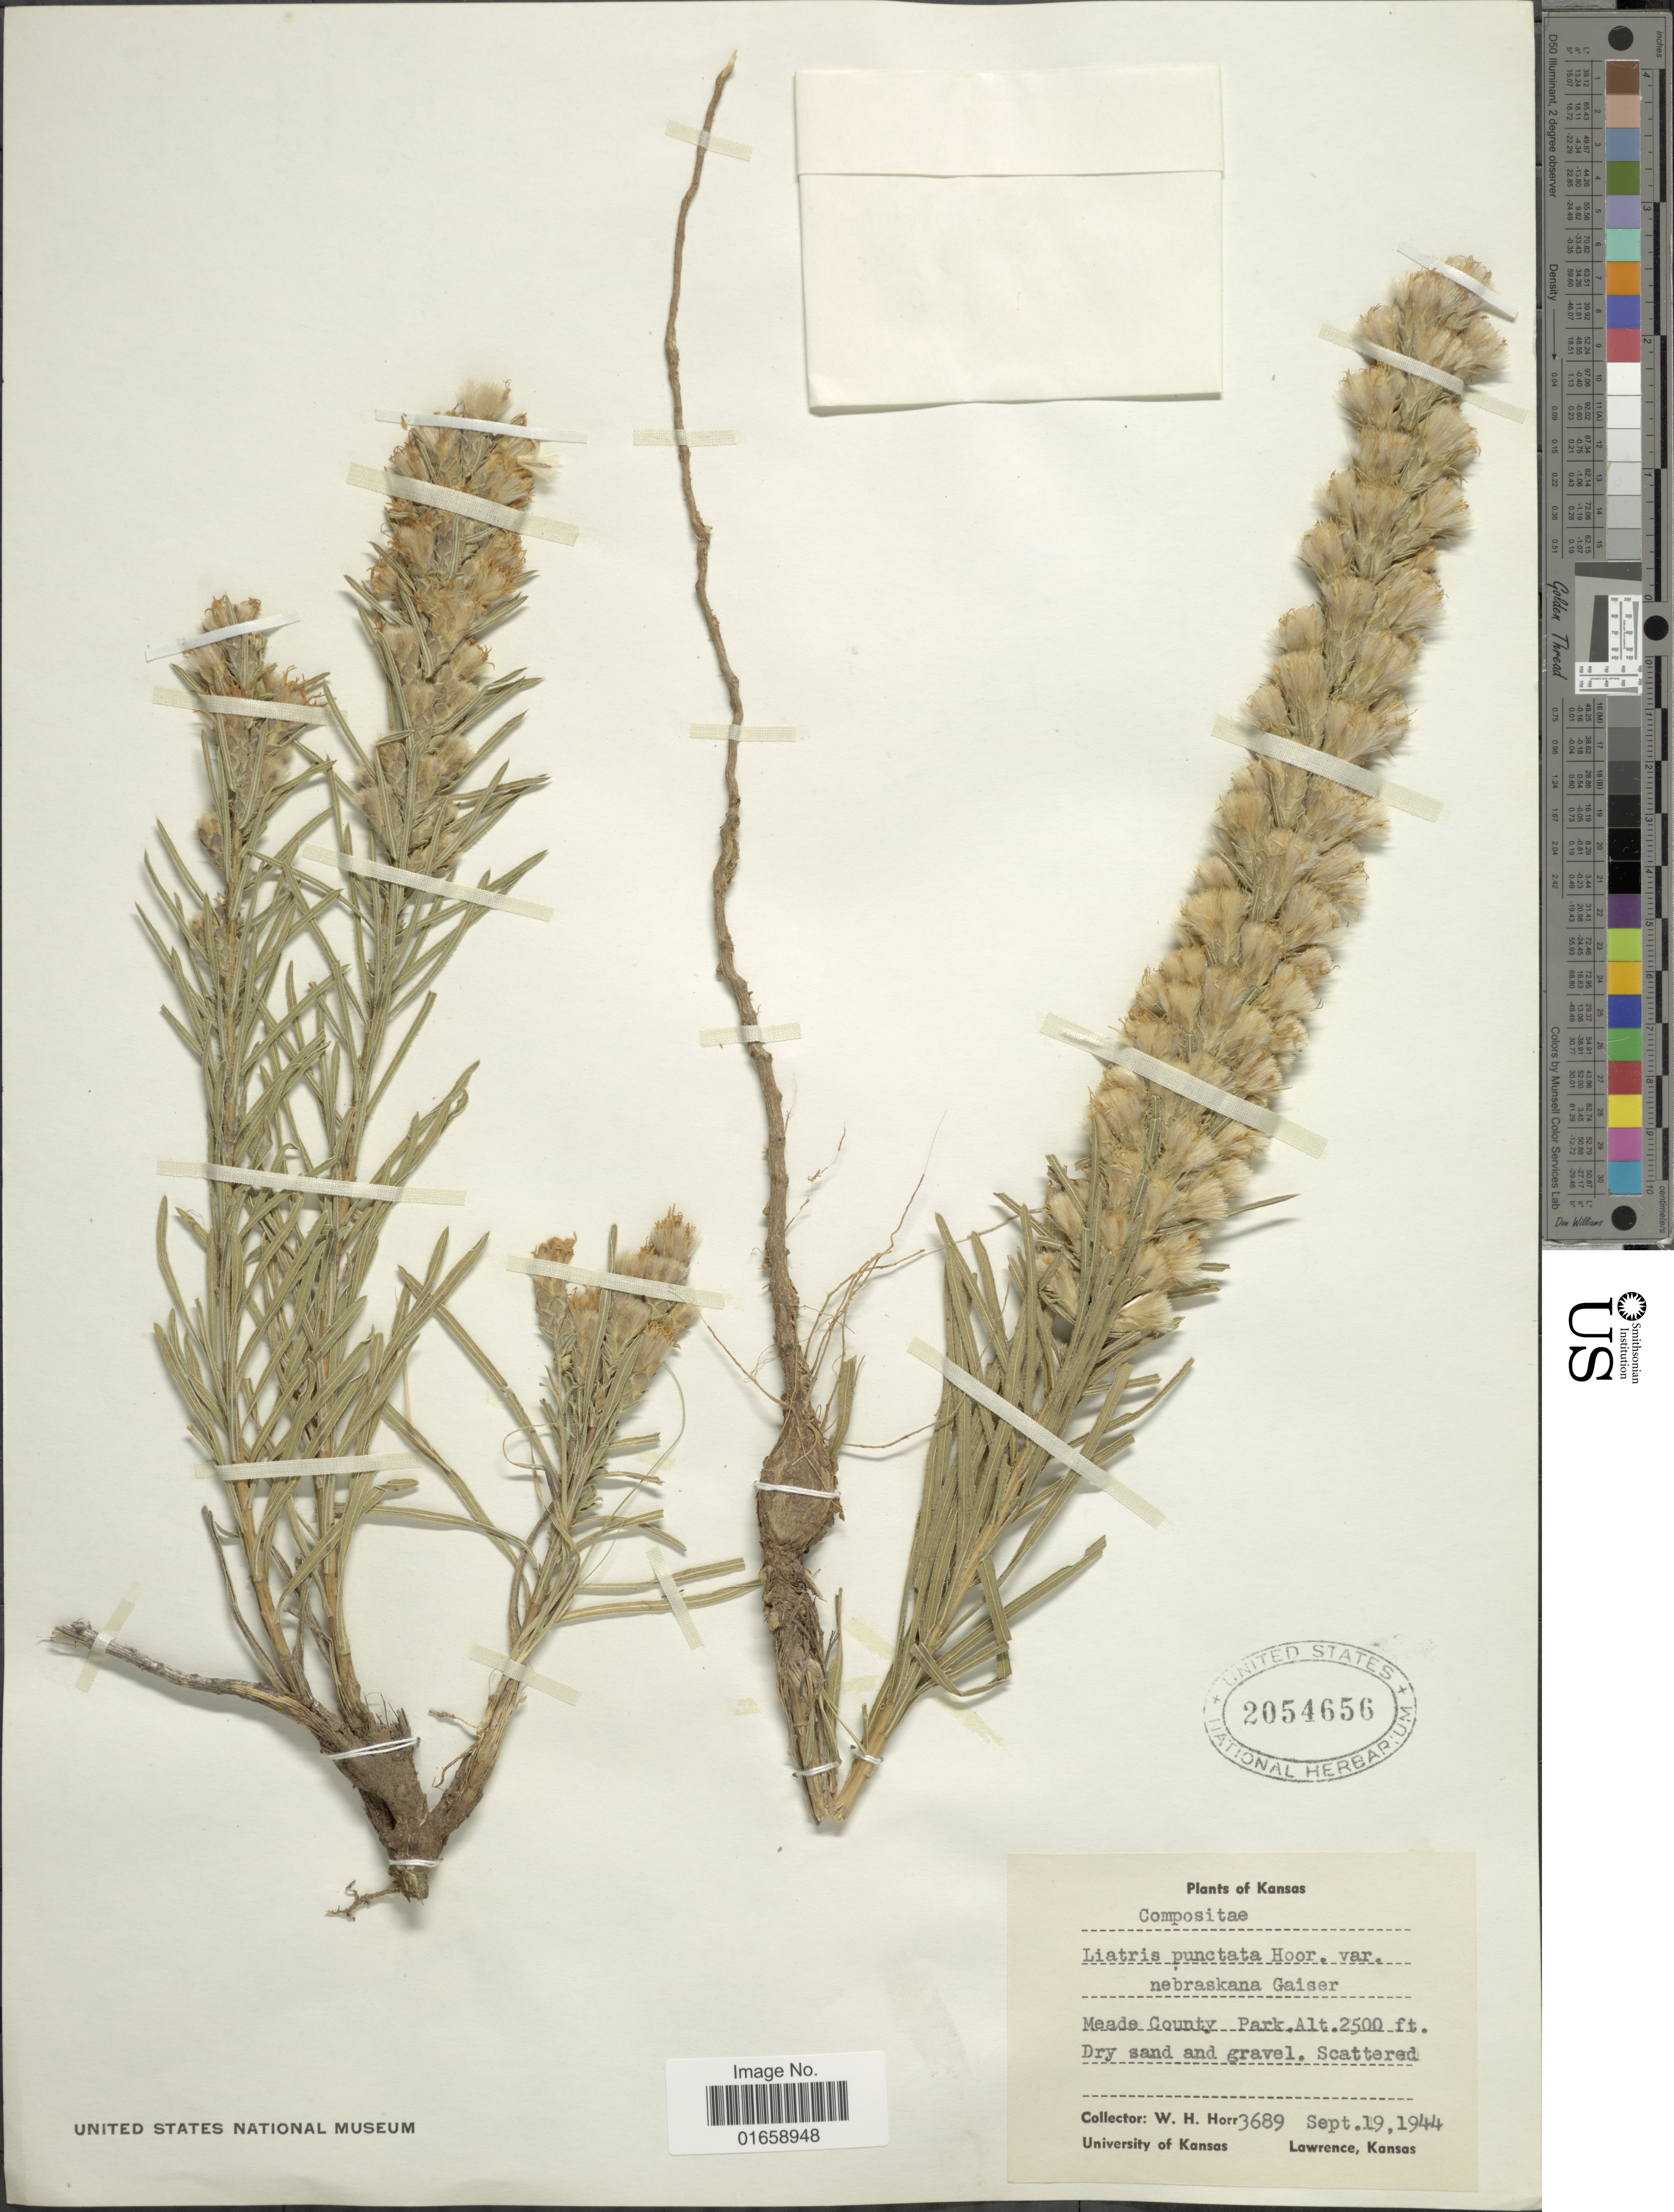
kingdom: Plantae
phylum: Tracheophyta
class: Magnoliopsida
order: Asterales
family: Asteraceae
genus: Liatris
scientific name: Liatris punctata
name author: Hook.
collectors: W. H. Horr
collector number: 3689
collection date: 1944-09-19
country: United States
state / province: Kansas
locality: Meade County Park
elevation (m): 762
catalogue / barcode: US 2054656